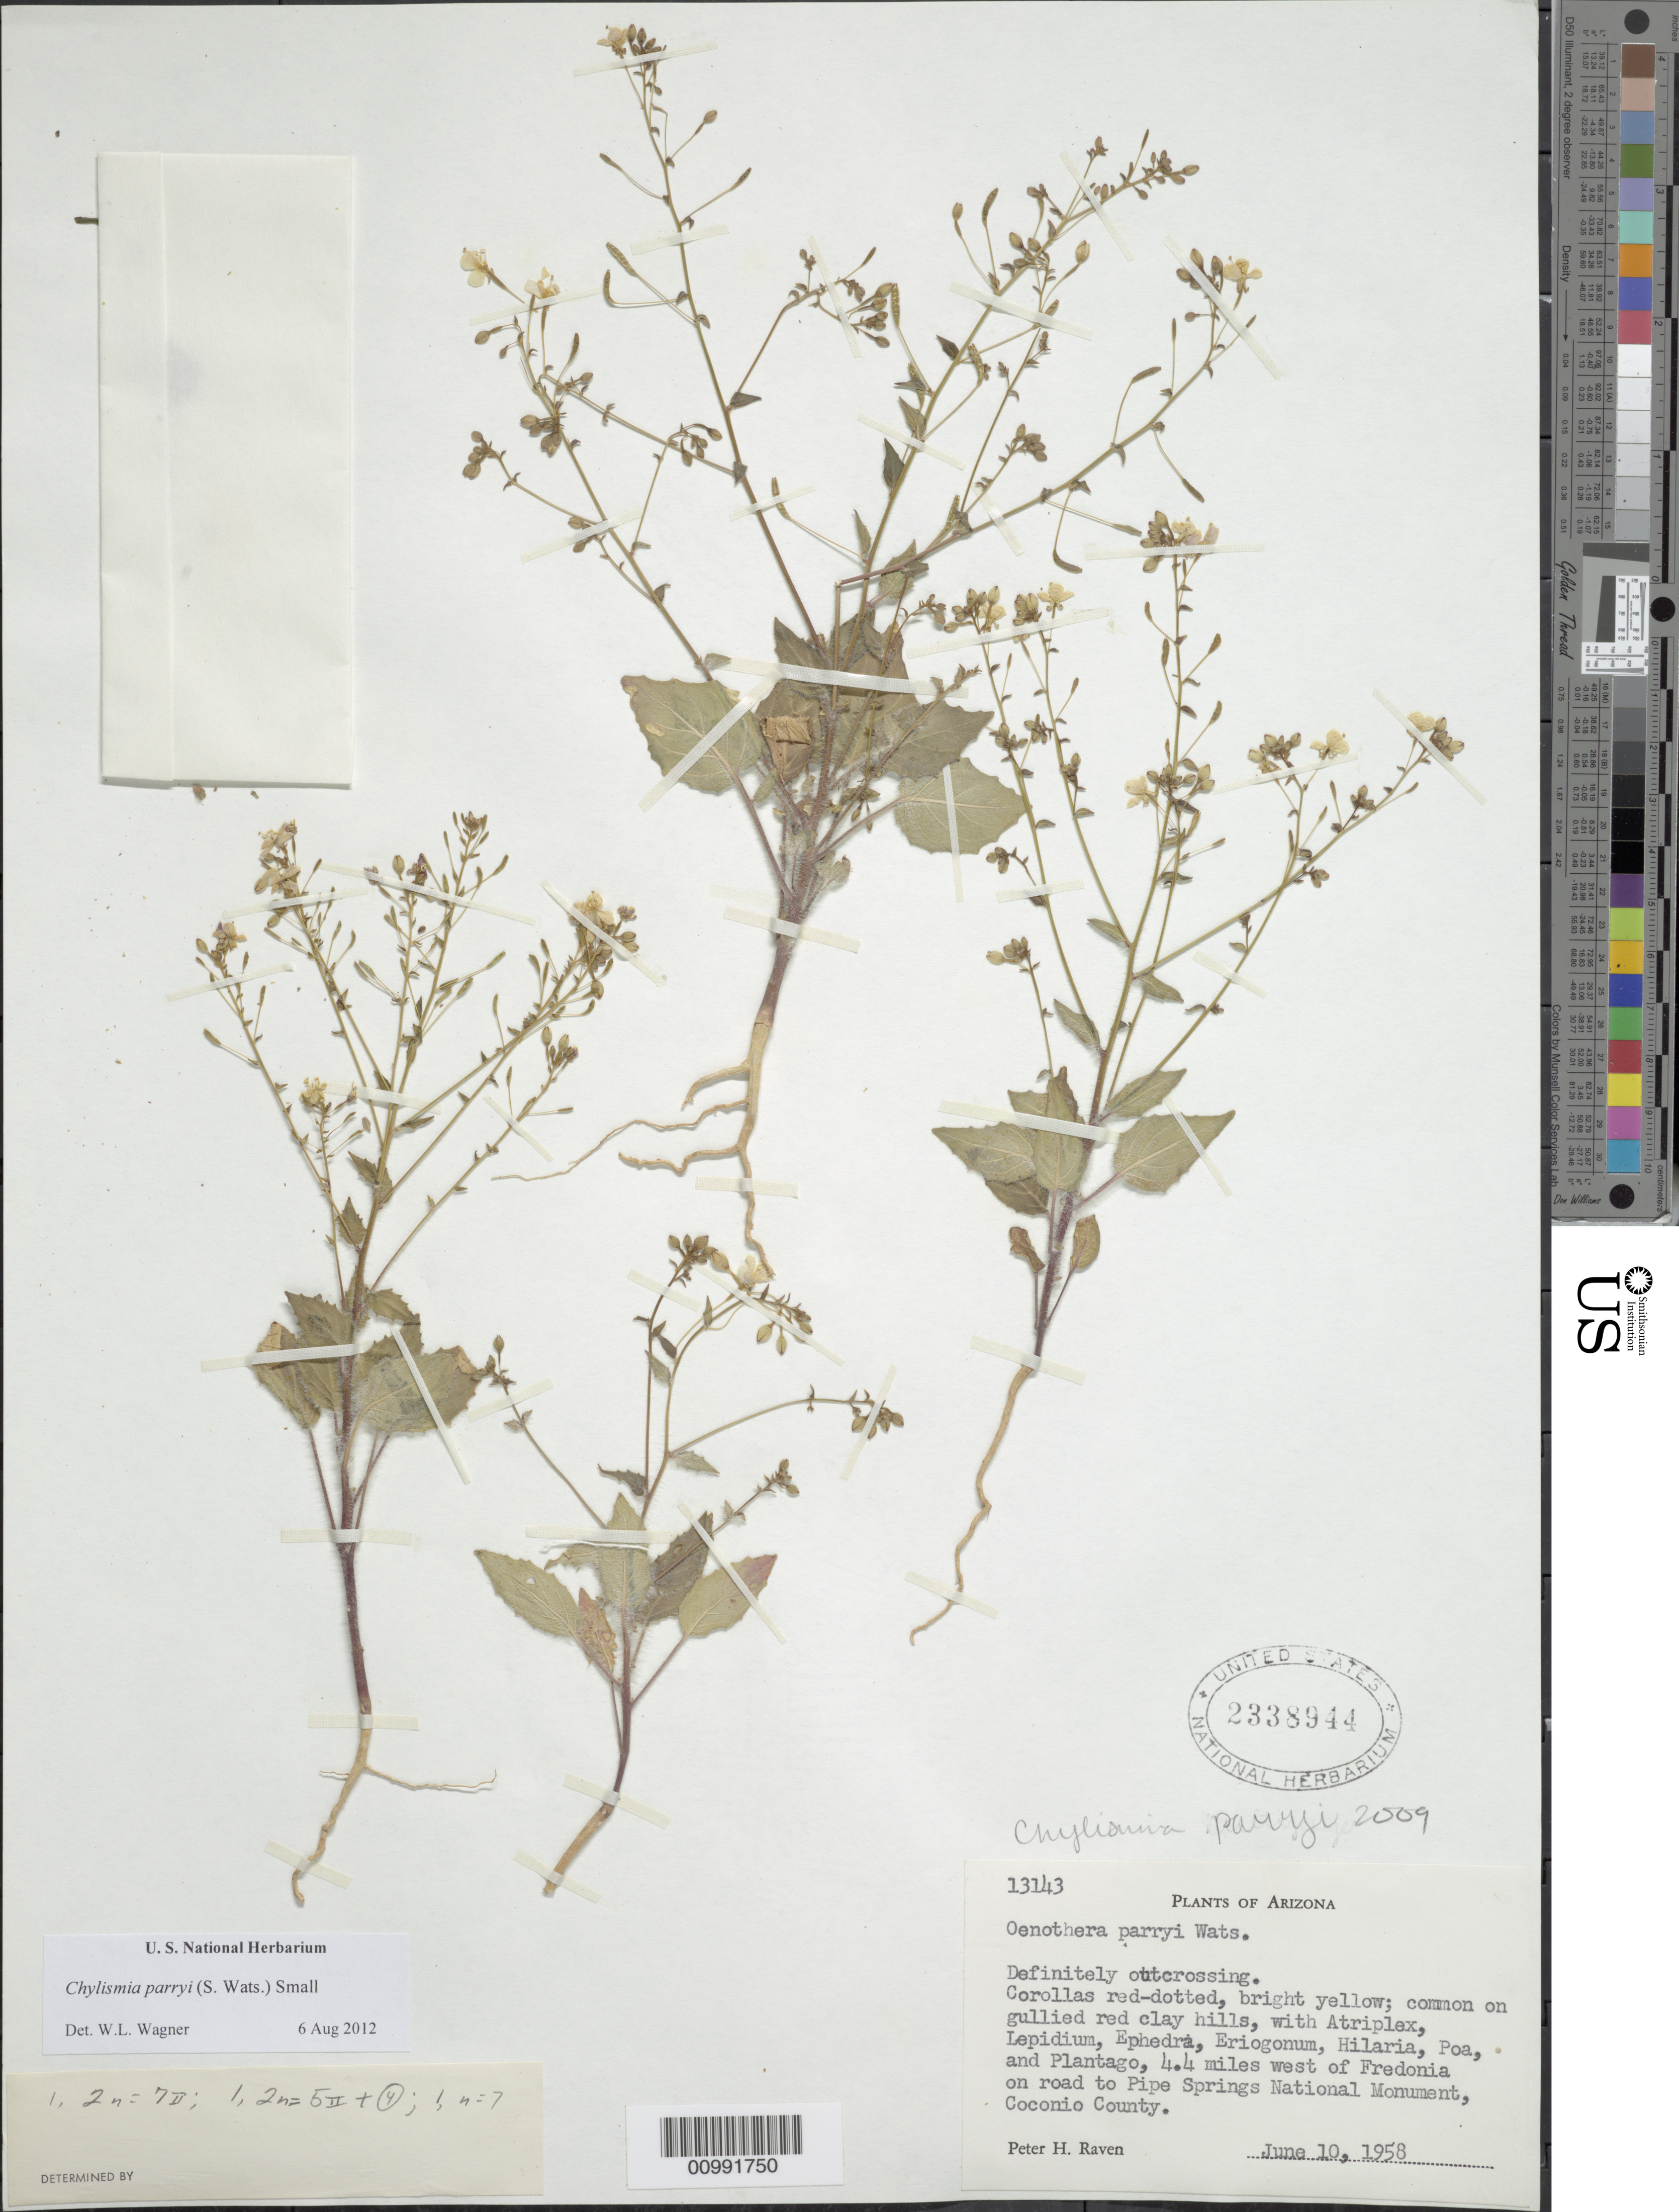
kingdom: Plantae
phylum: Tracheophyta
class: Magnoliopsida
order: Myrtales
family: Onagraceae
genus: Chylismia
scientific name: Chylismia parryi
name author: (S. Watson) Small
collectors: P. H. Raven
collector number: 13143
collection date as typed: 10 Jun 1958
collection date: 1958-06-10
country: United States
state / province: Arizona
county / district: Coconino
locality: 4.4 miles W of Fredonia on road to Pipe Springs National Monument.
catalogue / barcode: US 2338944